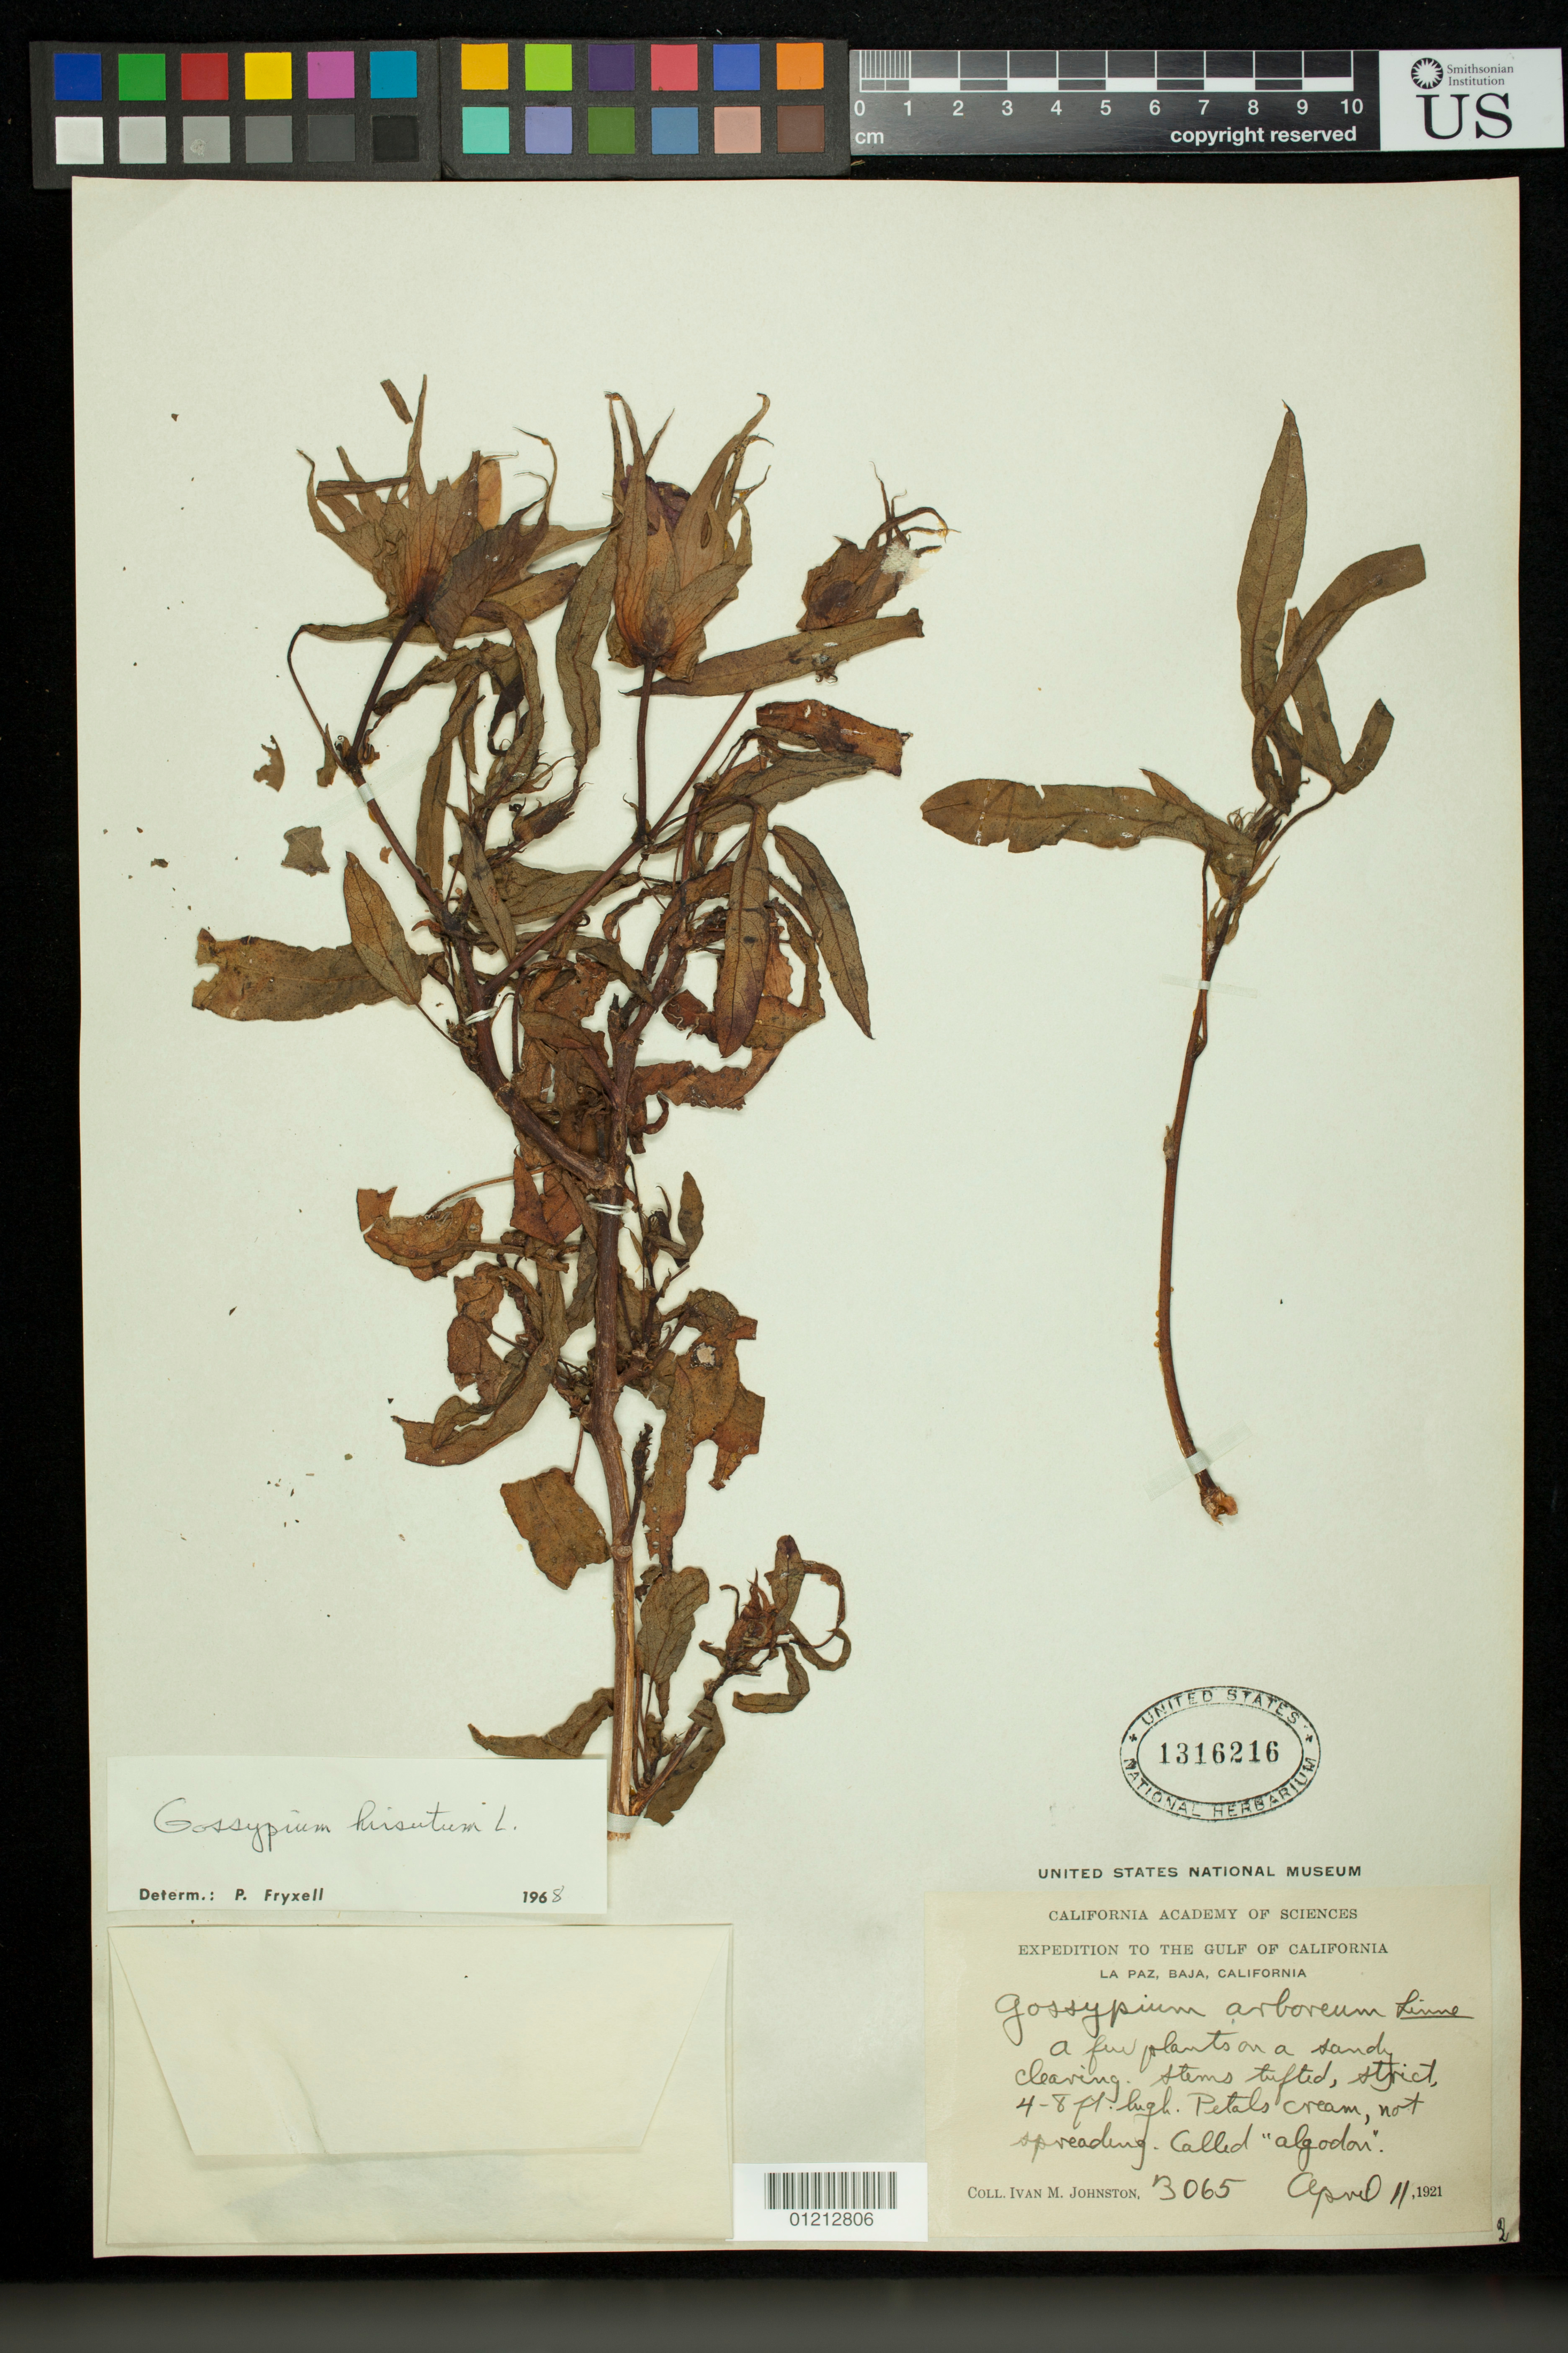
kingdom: Plantae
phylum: Tracheophyta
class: Magnoliopsida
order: Malvales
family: Malvaceae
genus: Gossypium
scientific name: Gossypium hirsutum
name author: L.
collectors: I.M. Johnston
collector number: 3065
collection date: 1921-04-11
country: Mexico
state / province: Baja California Sur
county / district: La Paz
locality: A few plants on a sandy clearing.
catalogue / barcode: US 1316216